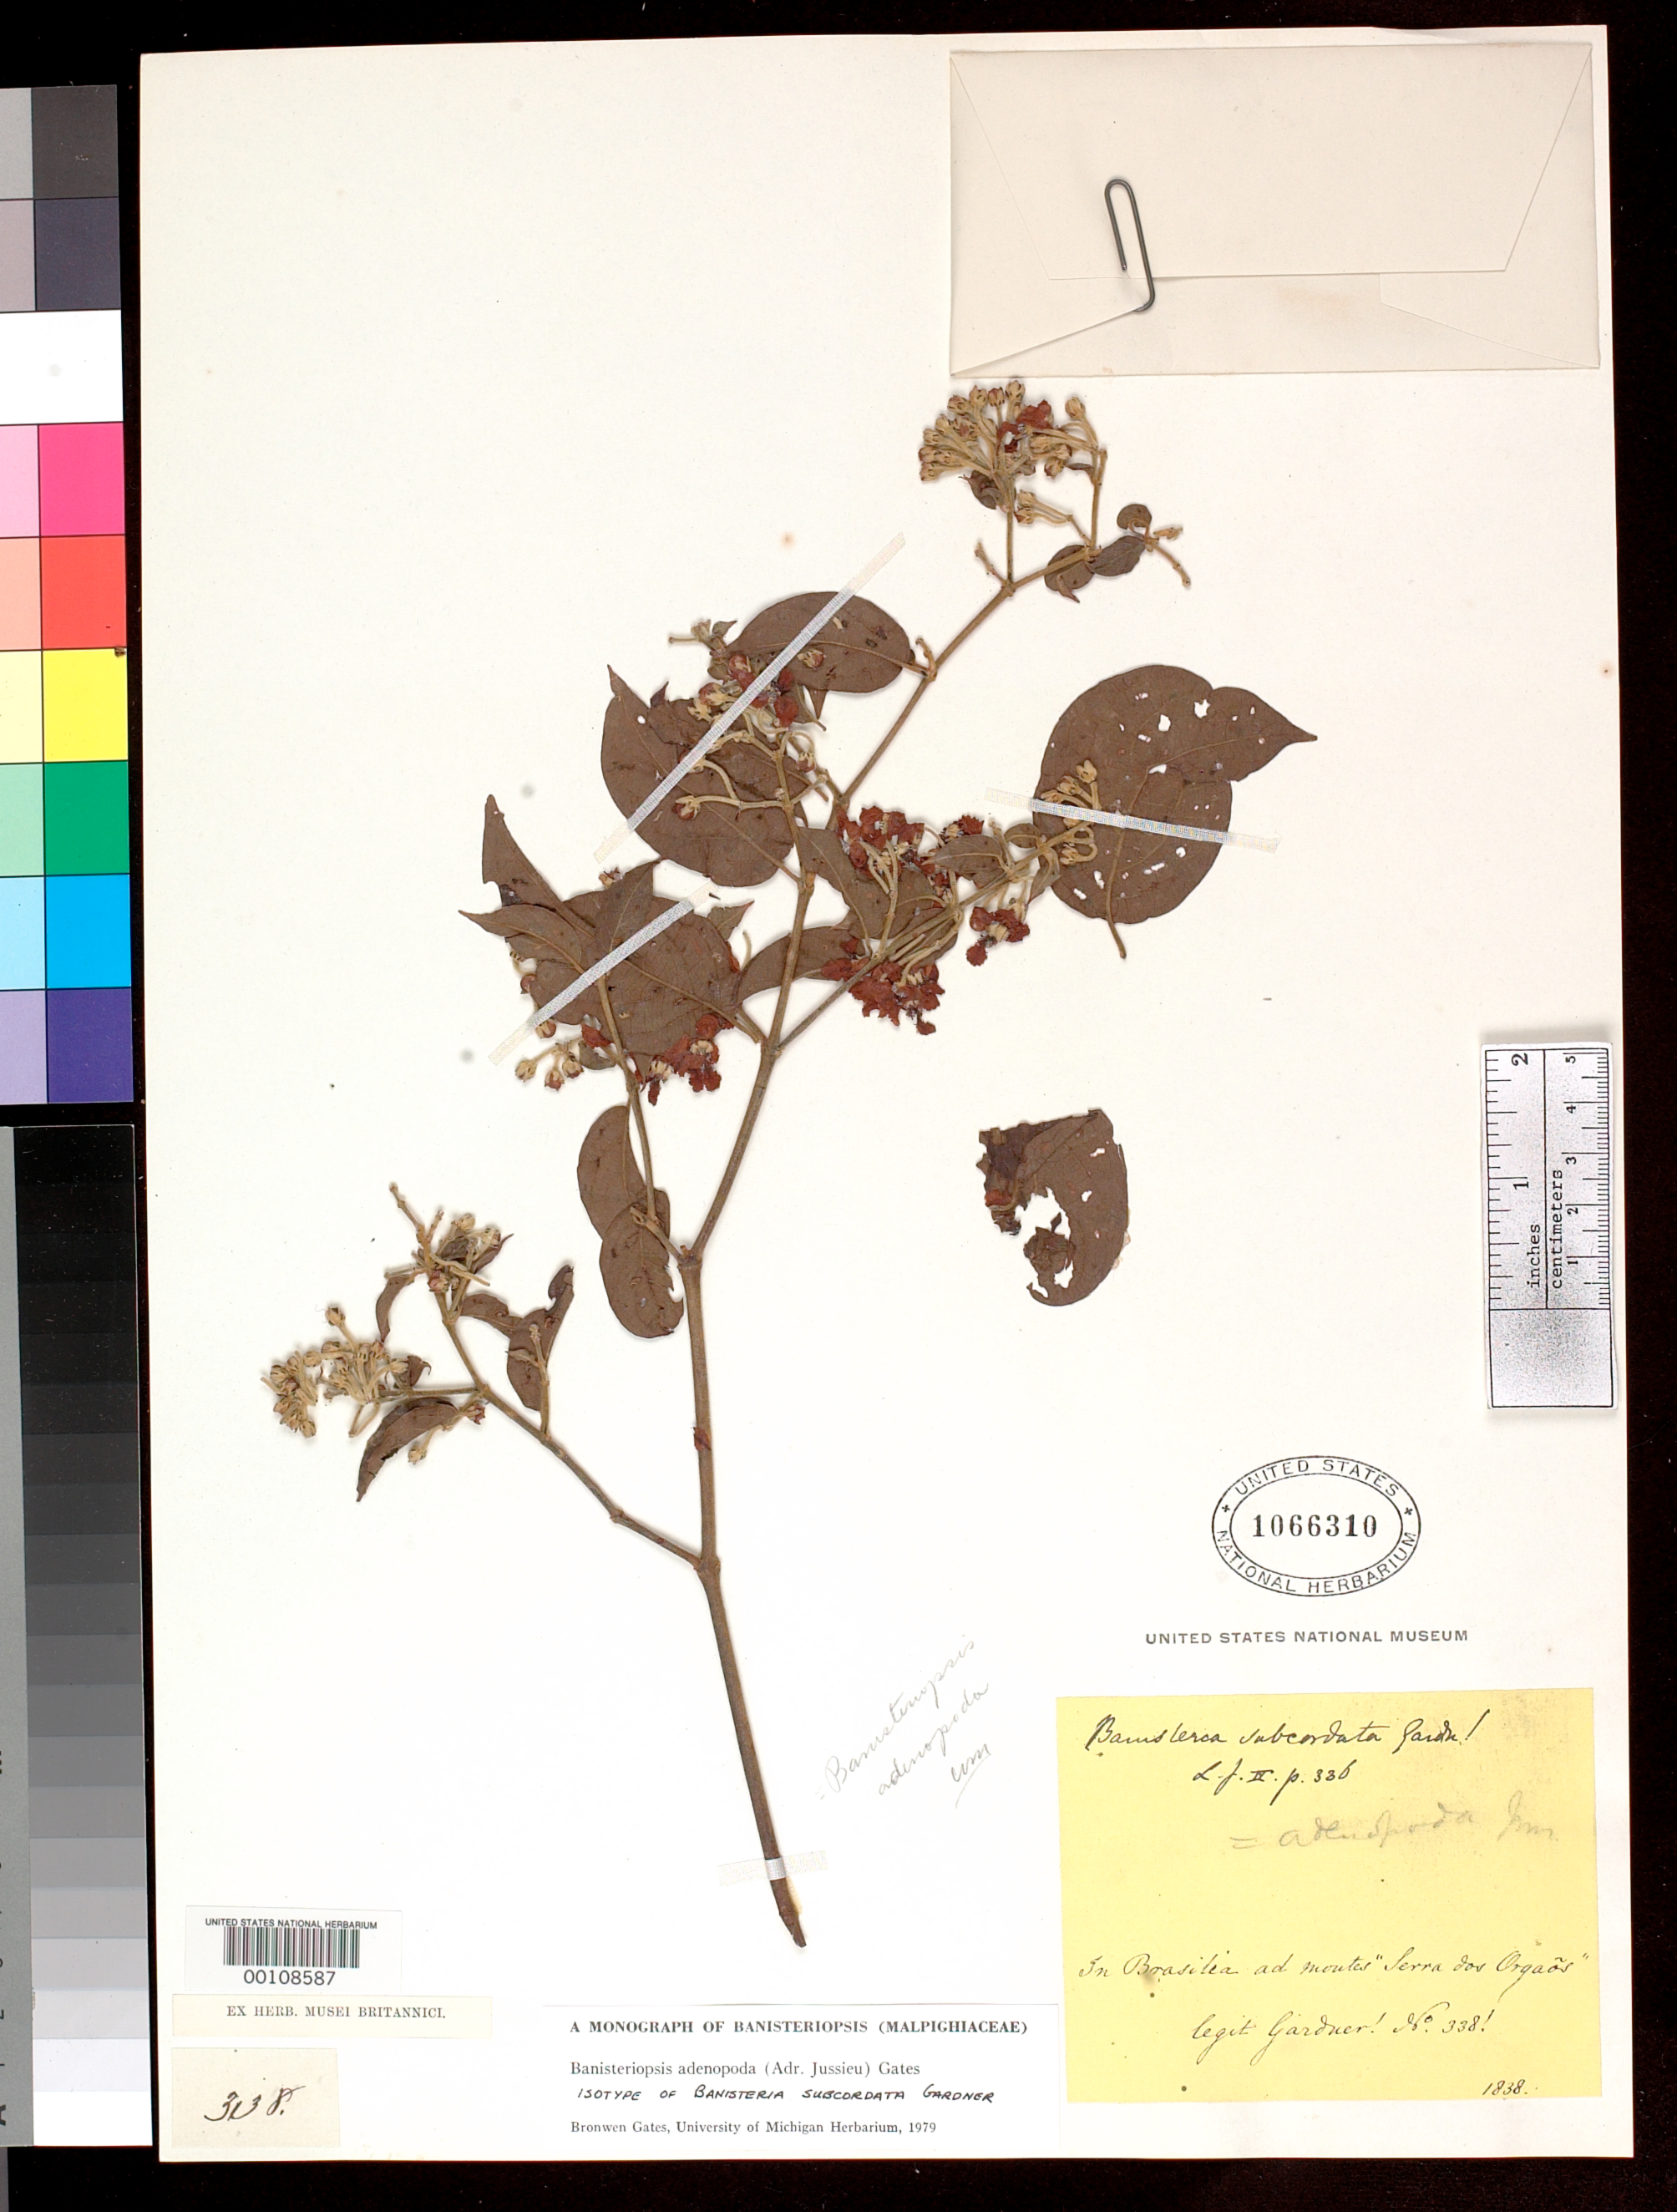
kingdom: Plantae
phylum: Tracheophyta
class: Magnoliopsida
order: Malpighiales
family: Malpighiaceae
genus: Banisteria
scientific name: Banisteria subcordata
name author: Gardner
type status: Isotype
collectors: G. Gardner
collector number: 338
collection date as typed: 1838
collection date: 1838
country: Brazil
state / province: Rio de Janeiro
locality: Organ Mountains.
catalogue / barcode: US 1066310